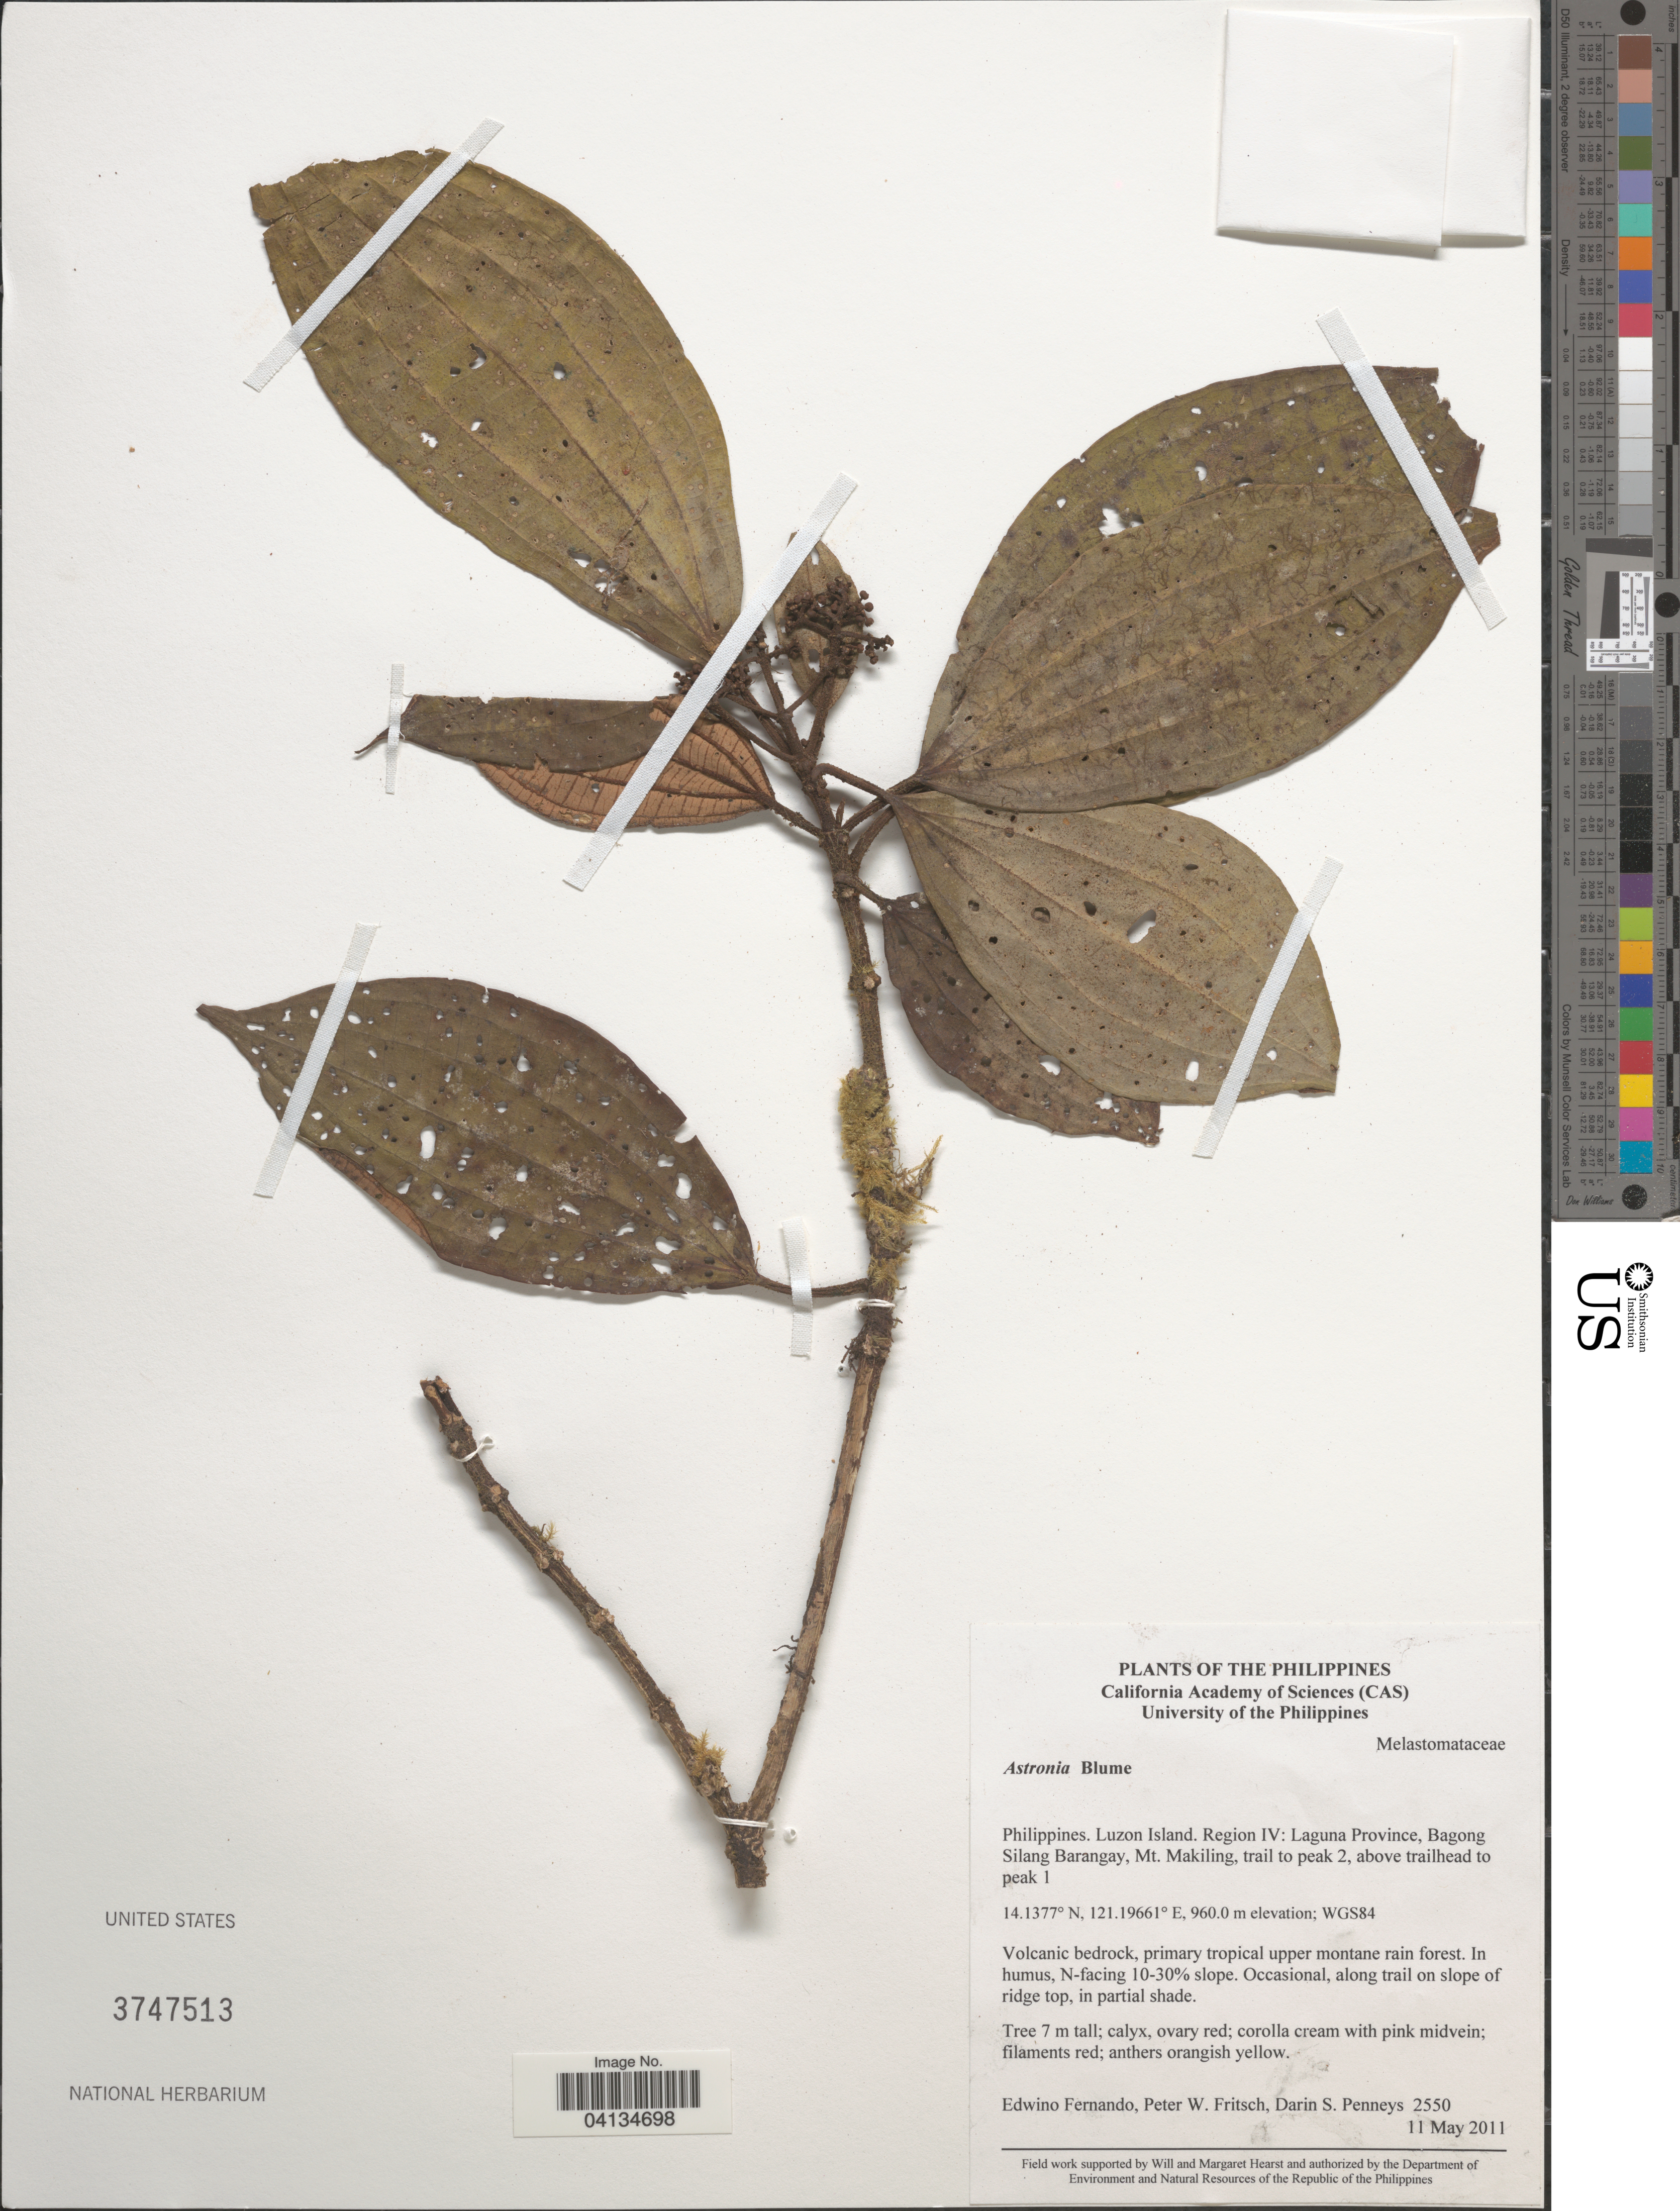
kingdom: Plantae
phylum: Tracheophyta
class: Magnoliopsida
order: Myrtales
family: Melastomataceae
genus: Astronia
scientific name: Astronia sp.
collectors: E. S. Fernando, P. W. Fritsch & D. S. Penneys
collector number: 2550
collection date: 2011-05-11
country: Philippines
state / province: Calabarzon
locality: Luzon Island. Region IV: Laguna Province, Bagong Silang Barangay, Mt. Makiling, trail to peak 2, above trailhead to peak 1. In humus, N-facing 10-30% slope. WGS84.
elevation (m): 960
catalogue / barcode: US 3747513